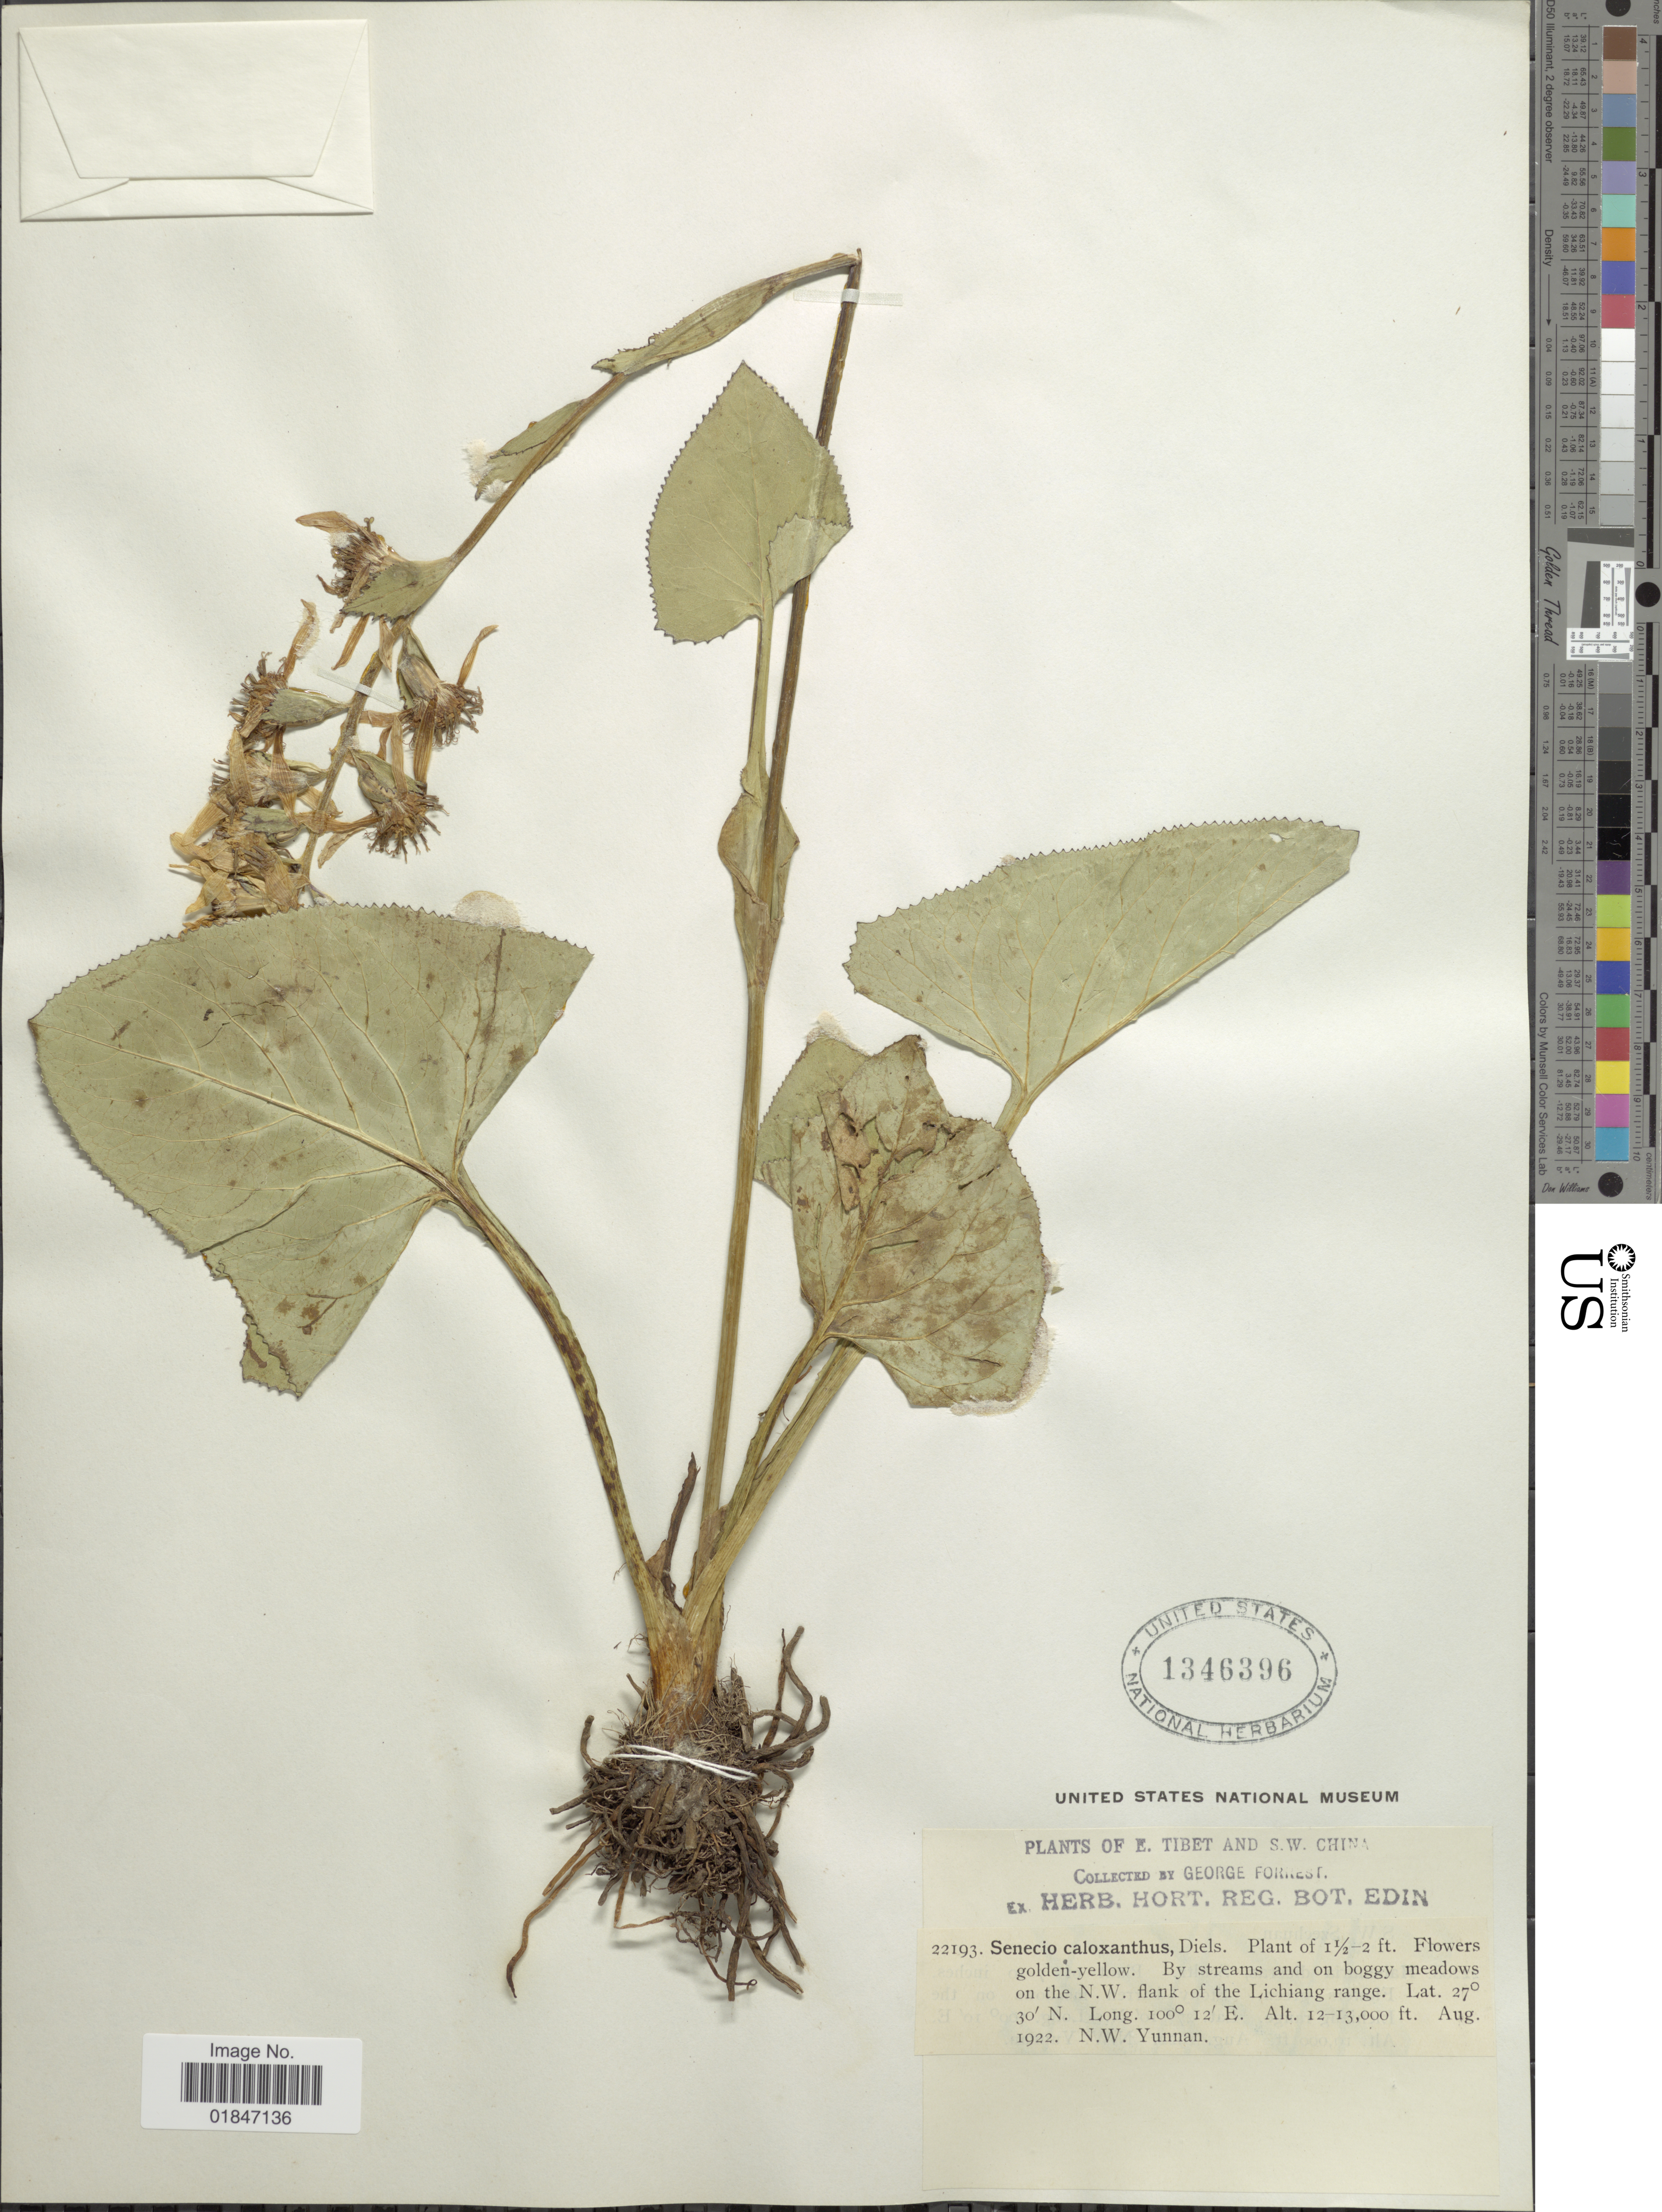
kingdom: Plantae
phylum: Tracheophyta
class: Magnoliopsida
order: Asterales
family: Asteraceae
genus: Ligularia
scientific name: Ligularia caloxantha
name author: (Diels) Hand.-Mazz.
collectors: G. Forrest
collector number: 22193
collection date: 1922-08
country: China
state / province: Yunnan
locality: On the N.W. flank of the Lichiang range. N.W. Yunnan.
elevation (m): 3658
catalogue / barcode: US 1346396